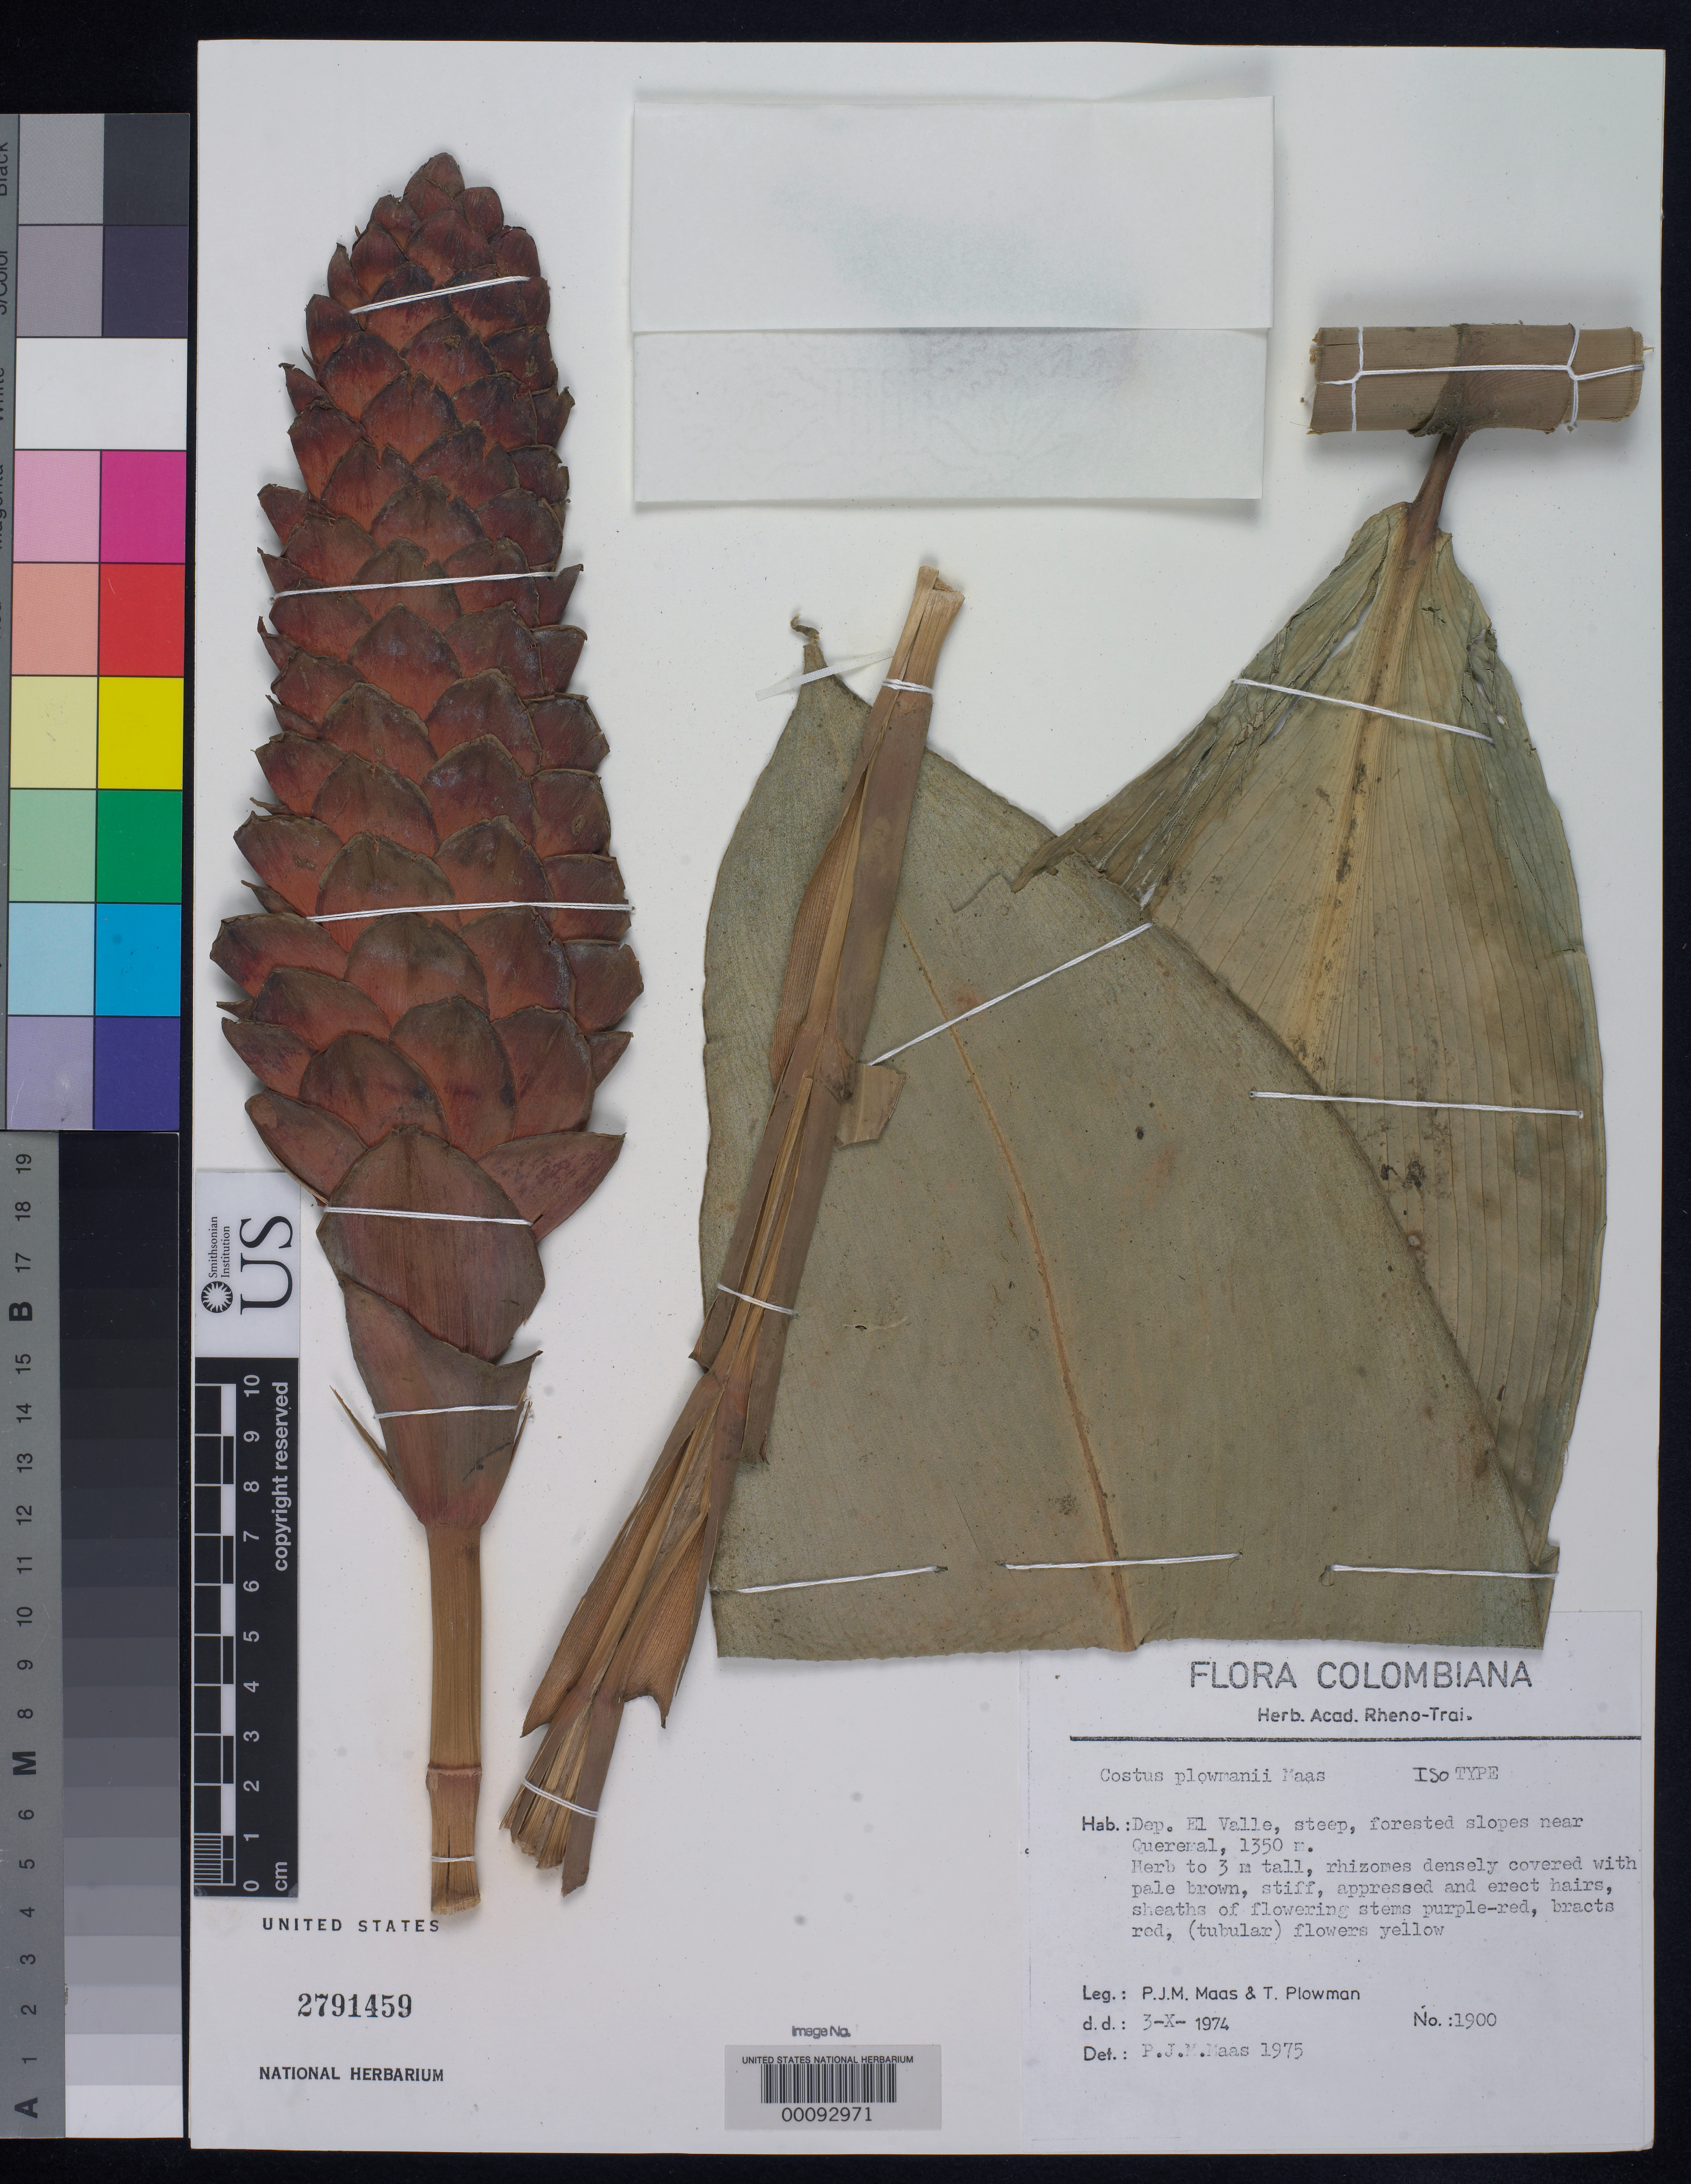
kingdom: Plantae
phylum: Tracheophyta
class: Liliopsida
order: Zingiberales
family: Costaceae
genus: Costus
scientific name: Costus plowmanii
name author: Maas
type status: Isotype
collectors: P. Maas & T. Plowman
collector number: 1900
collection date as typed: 03 Oct 1974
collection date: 1974-10-03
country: Colombia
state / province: Valle del Cauca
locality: Cali-Buenaventura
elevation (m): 1400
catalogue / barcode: US 2791459